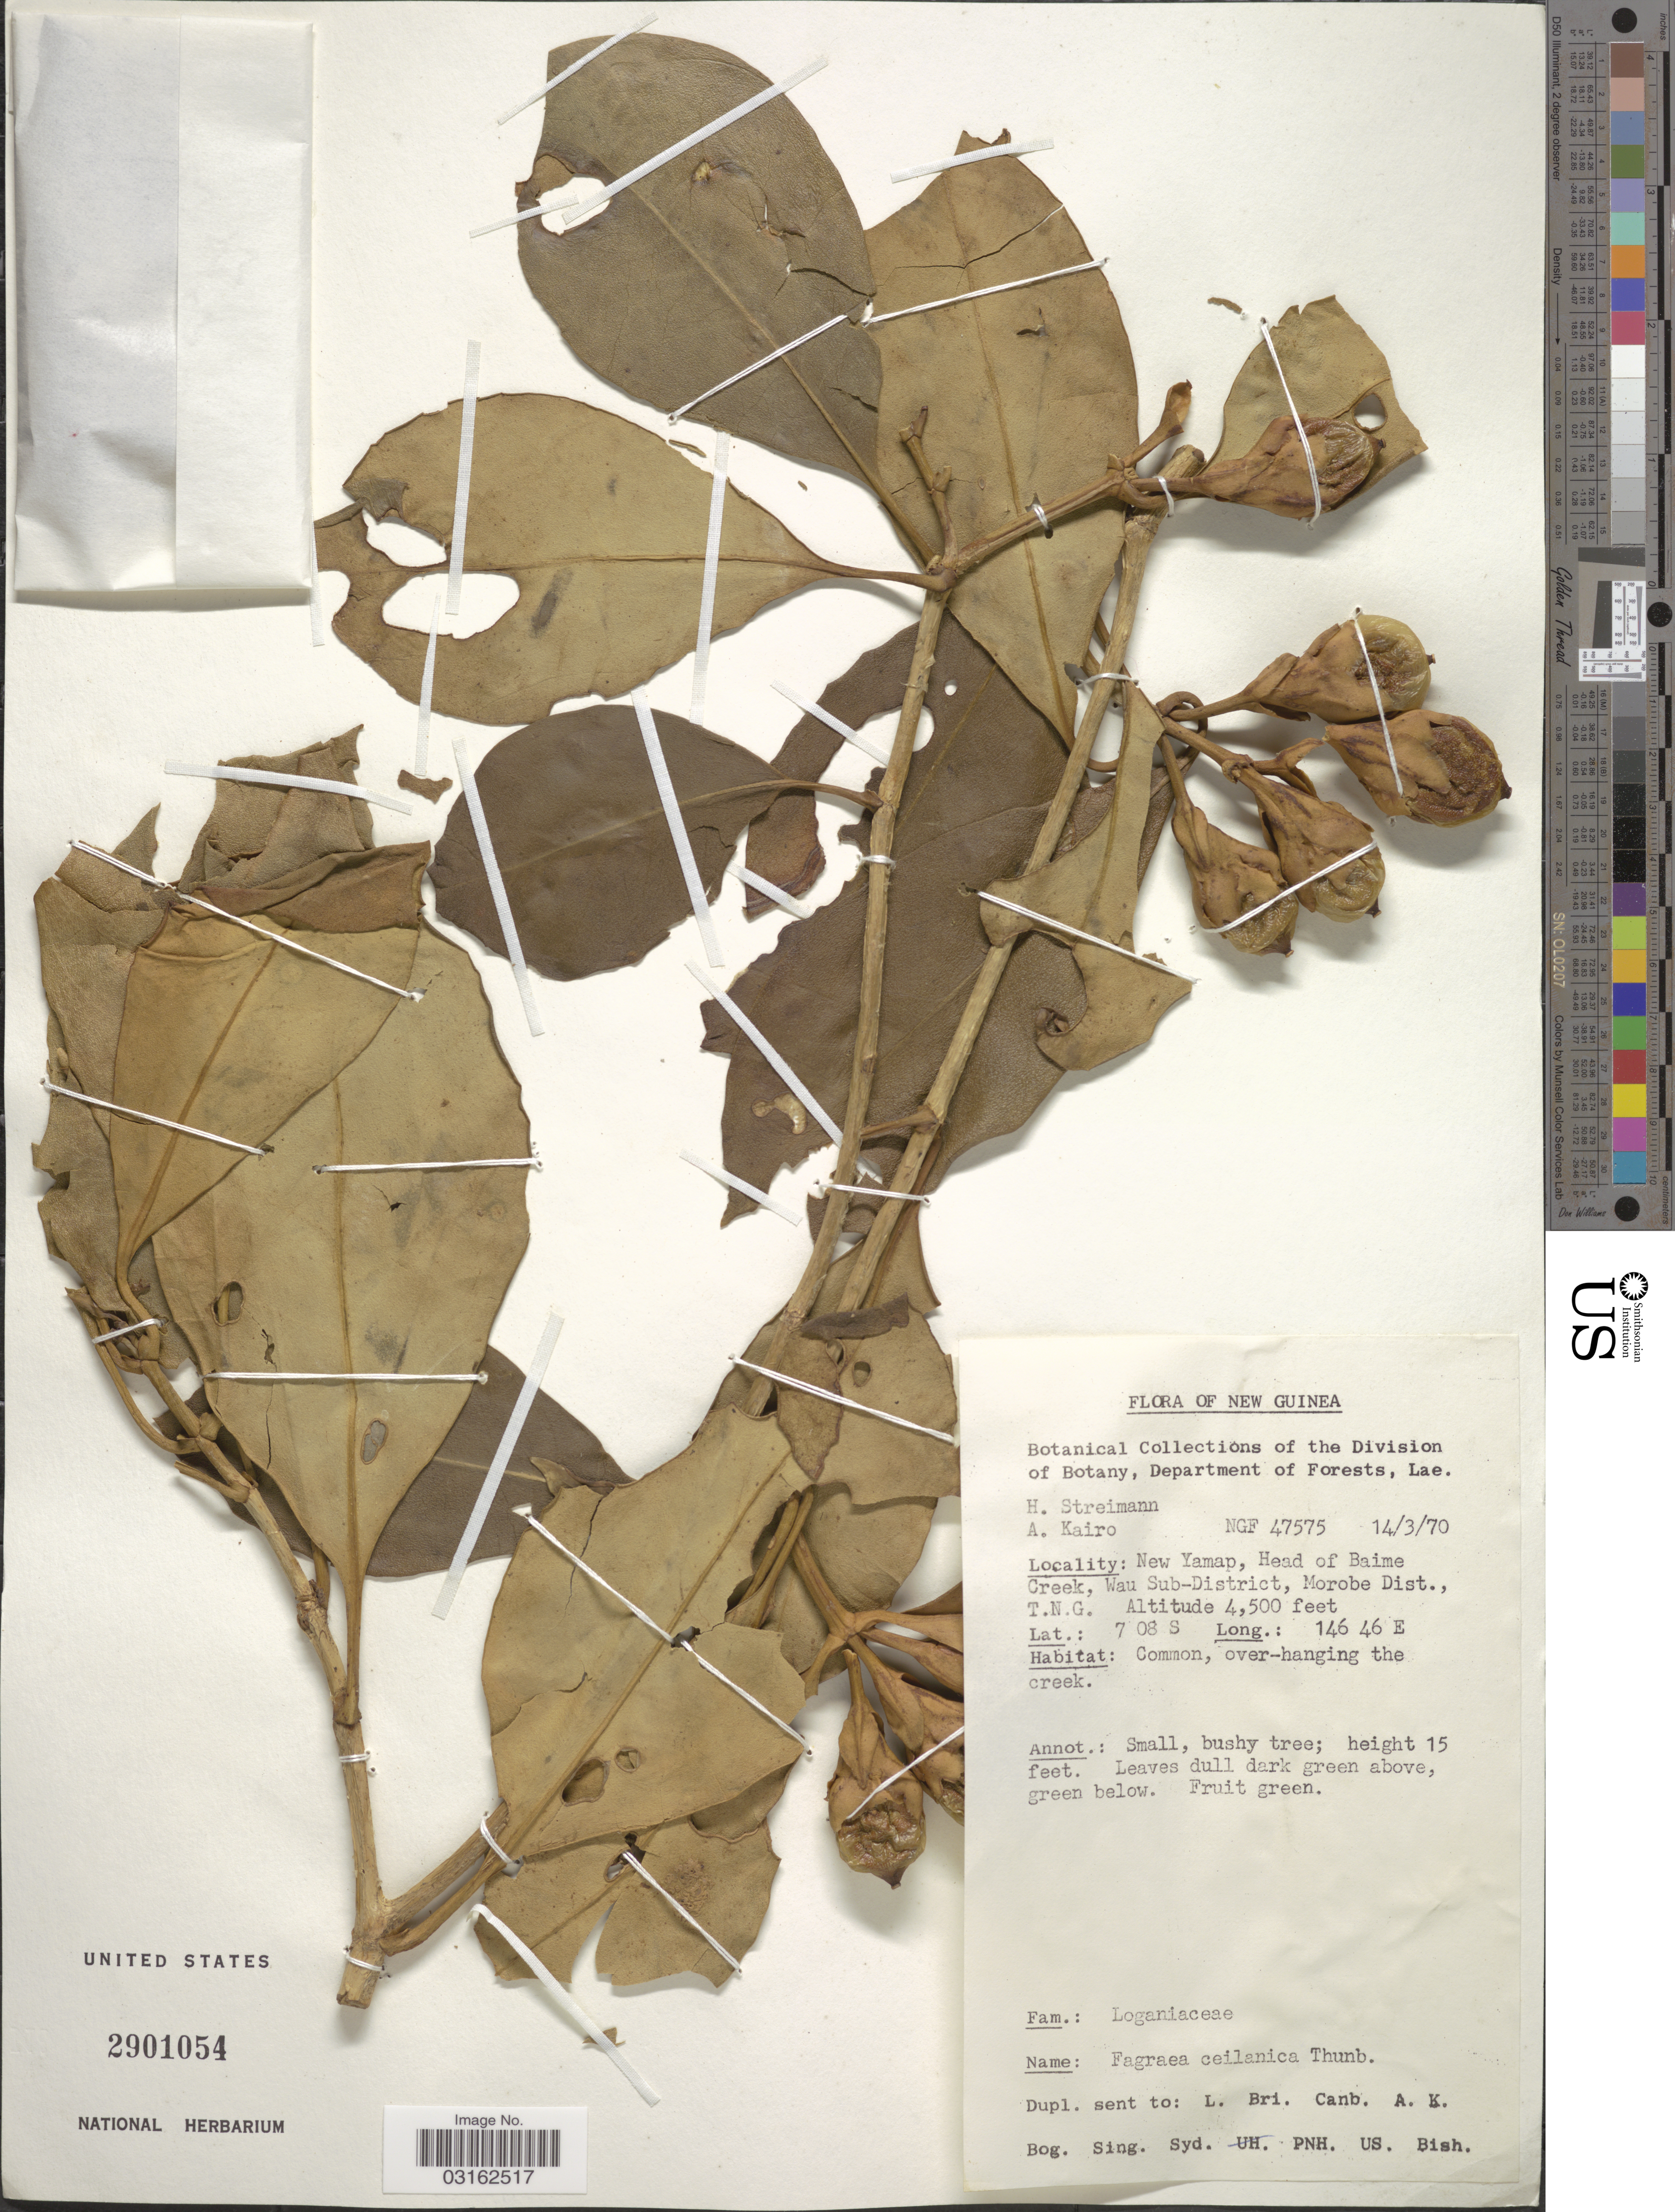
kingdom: Plantae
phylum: Tracheophyta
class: Magnoliopsida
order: Gentianales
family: Gentianaceae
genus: Fagraea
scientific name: Fagraea ceilanica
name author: Thunb.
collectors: H. Streimann & A. Kairo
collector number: NGF47575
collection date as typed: Transcribed d/m/y: 14/3/70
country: Papua New Guinea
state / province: Morobe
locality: New Guinea. New Yamap, Head of Baime Creek, Wau Sub-District, Morobe Dist., T.N.G.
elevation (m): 1372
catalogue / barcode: US 2901054